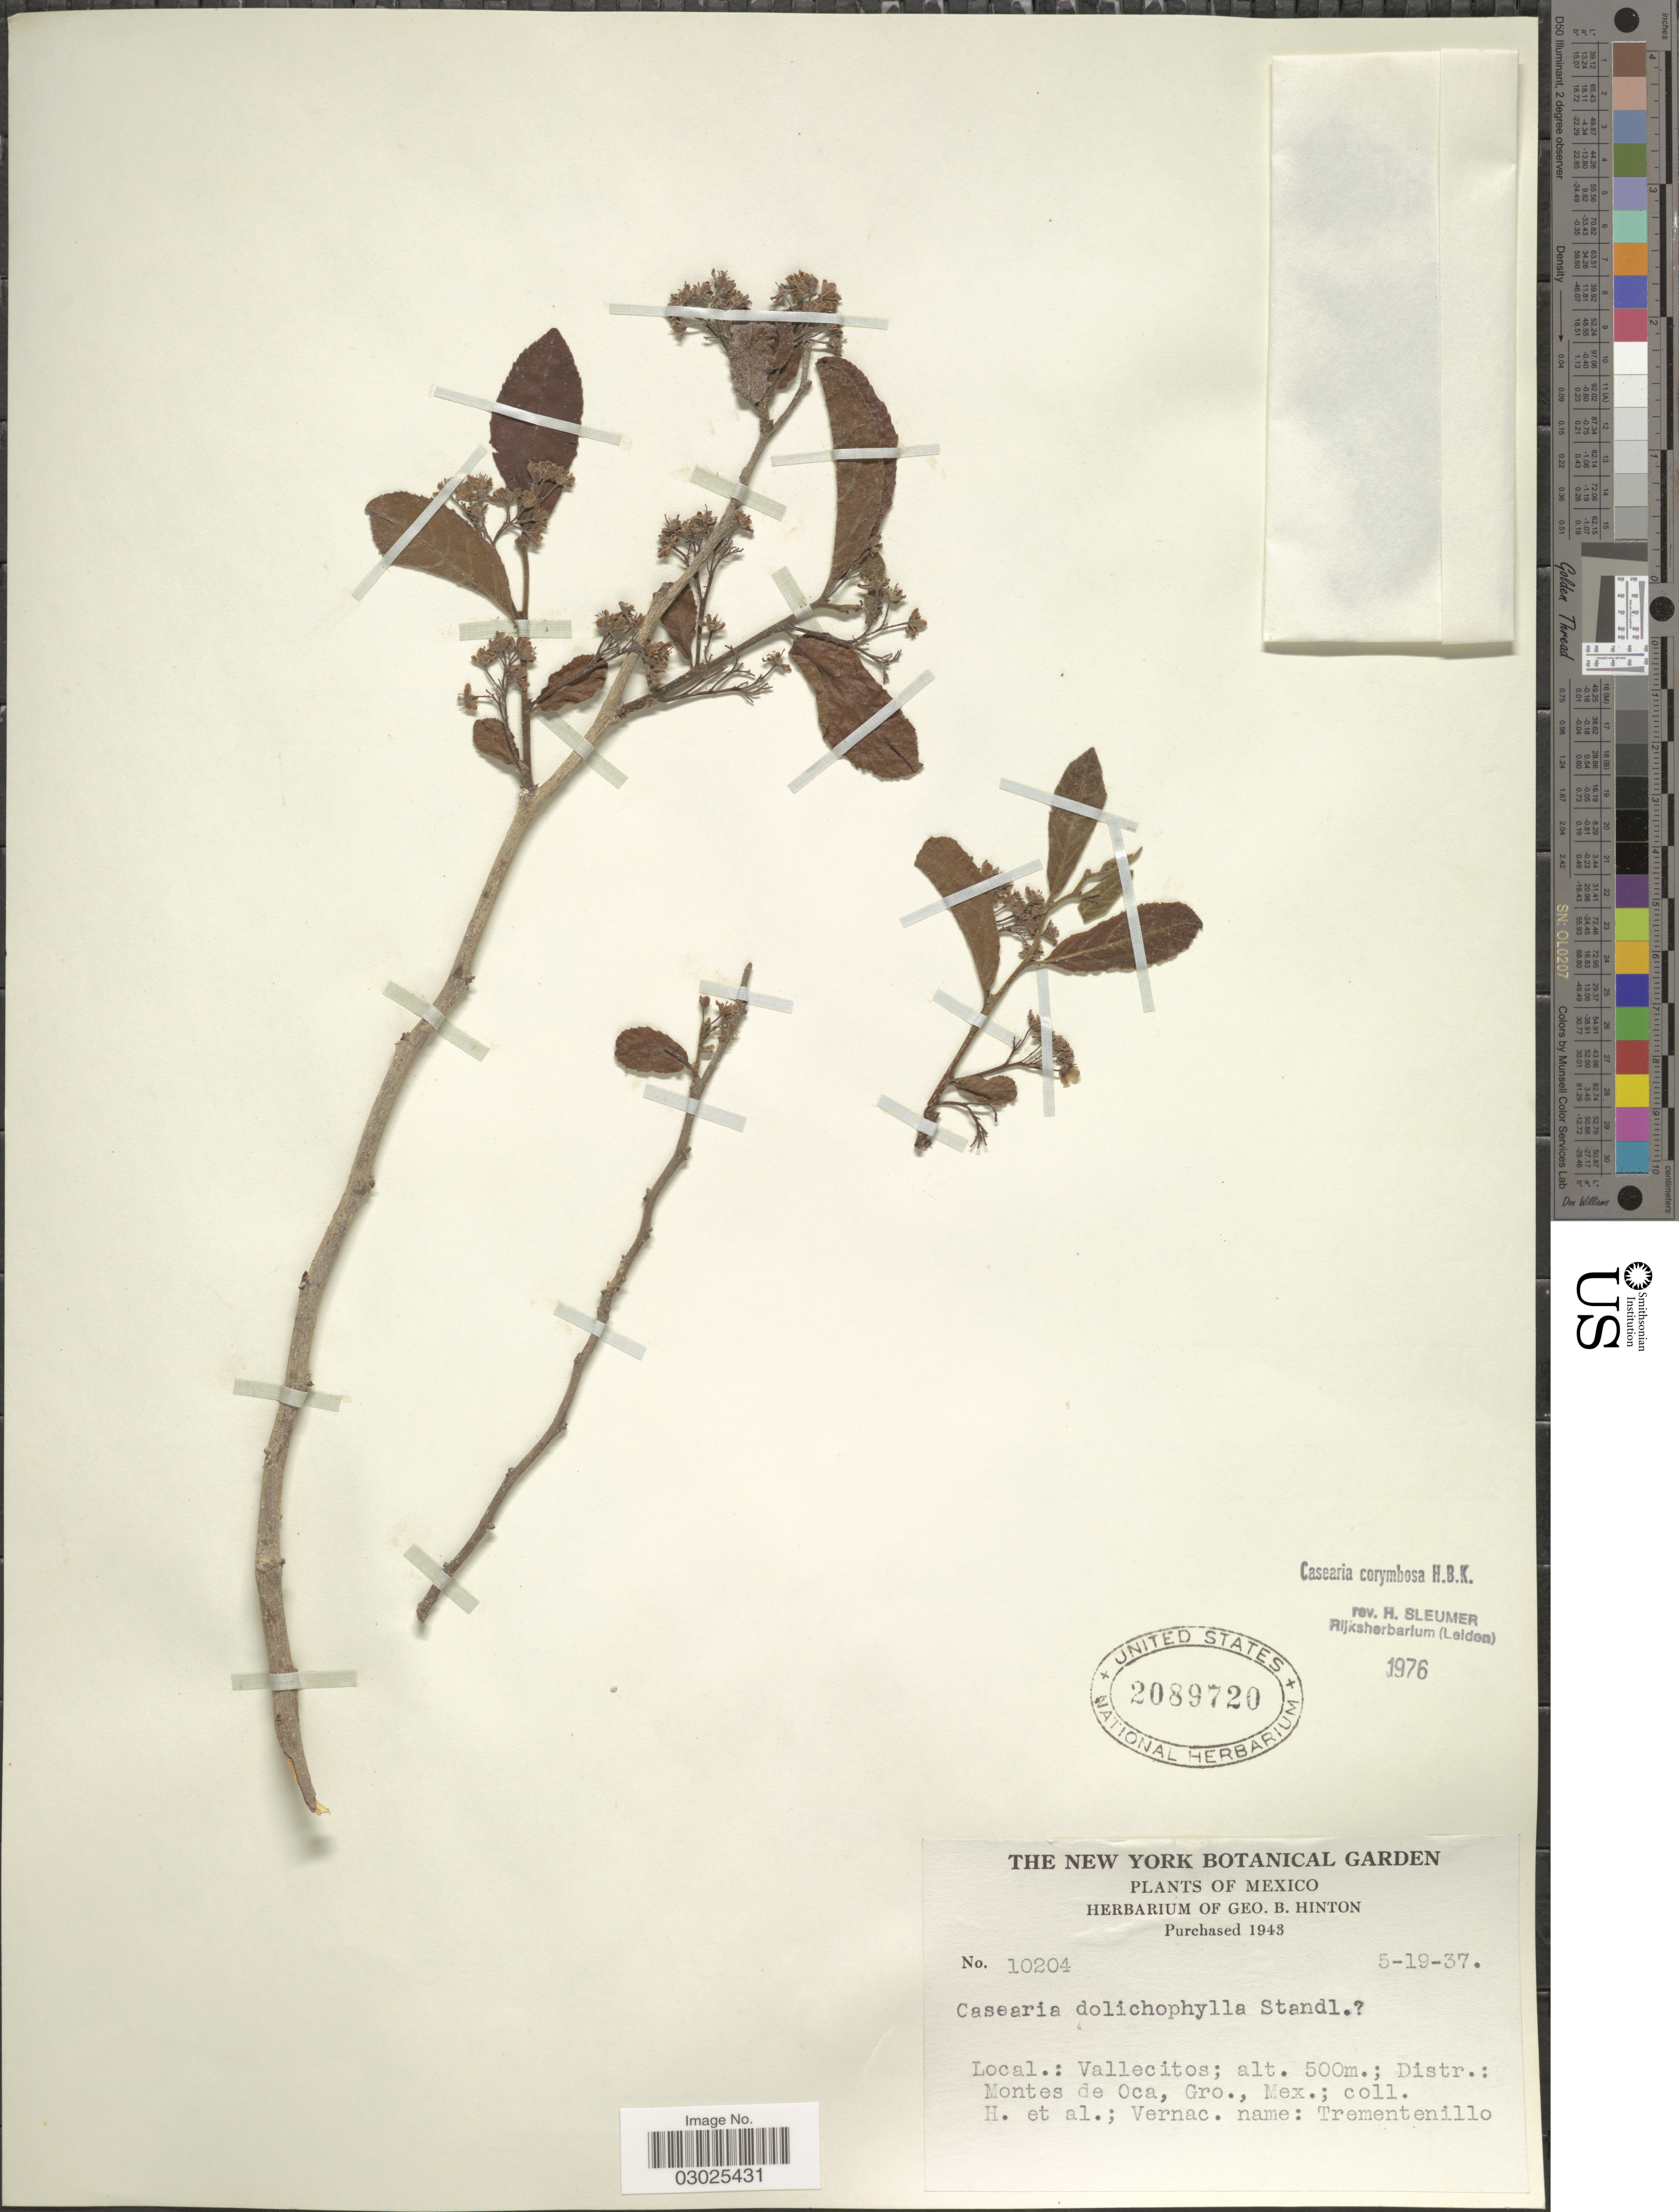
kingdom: Plantae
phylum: Tracheophyta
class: Magnoliopsida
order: Malpighiales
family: Salicaceae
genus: Casearia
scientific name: Casearia corymbosa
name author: Kunth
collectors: G. B. Hinton & et al.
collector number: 10204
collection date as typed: Transcribed d/m/y: 19/5/37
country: Mexico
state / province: Guerrero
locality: Vallecitos. Distr.: Montes de Oca.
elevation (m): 500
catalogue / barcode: US 2089720